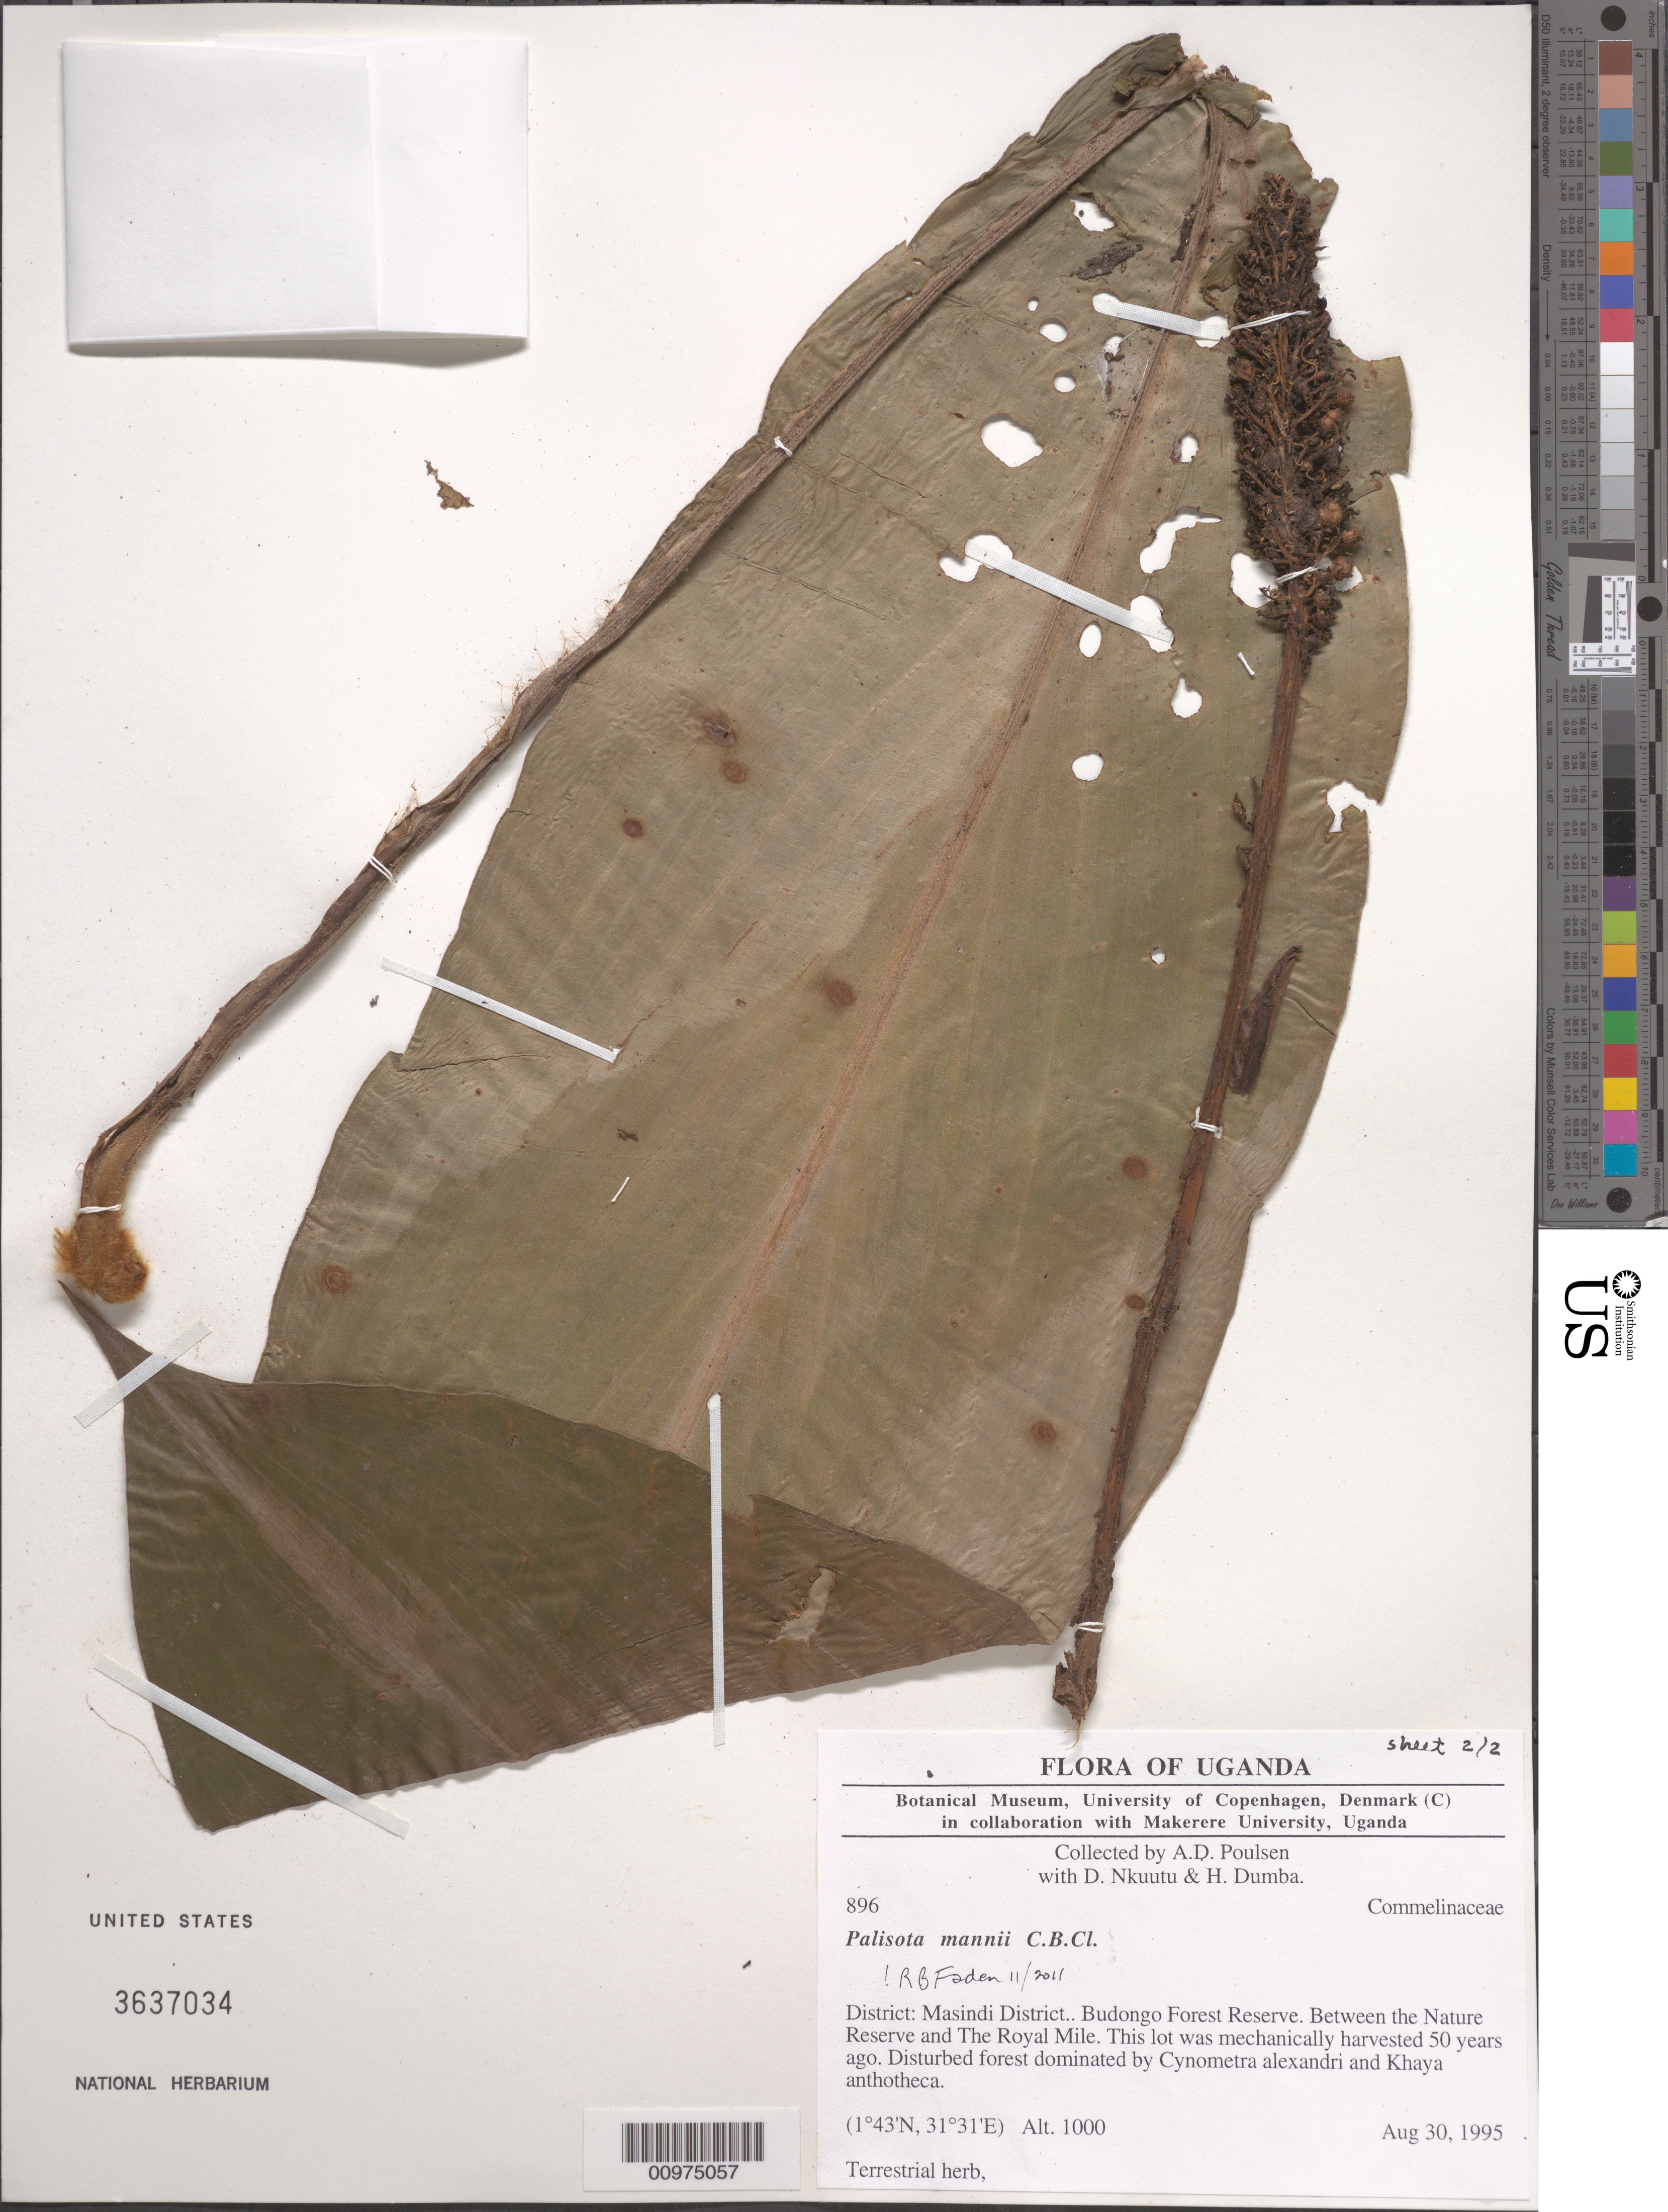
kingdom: Plantae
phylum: Tracheophyta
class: Liliopsida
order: Commelinales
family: Commelinaceae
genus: Palisota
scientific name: Palisota mannii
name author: C.B. Clarke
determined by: Faden, Robert B., (US), Smithsonian Institution - National Museum of Natural History (UNITED STATES)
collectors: A. Poulsen et al.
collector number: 896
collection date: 1995-08-30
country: Uganda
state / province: Western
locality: Budongo Forest Reserve. Between the Nature Reserve and The Royal Mile. This lot was mechanically harvested 50 years ago.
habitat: Disturbed forest dominated by Cynometra alexandri and Khaya anthotheca,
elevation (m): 1000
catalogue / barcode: US 3637034